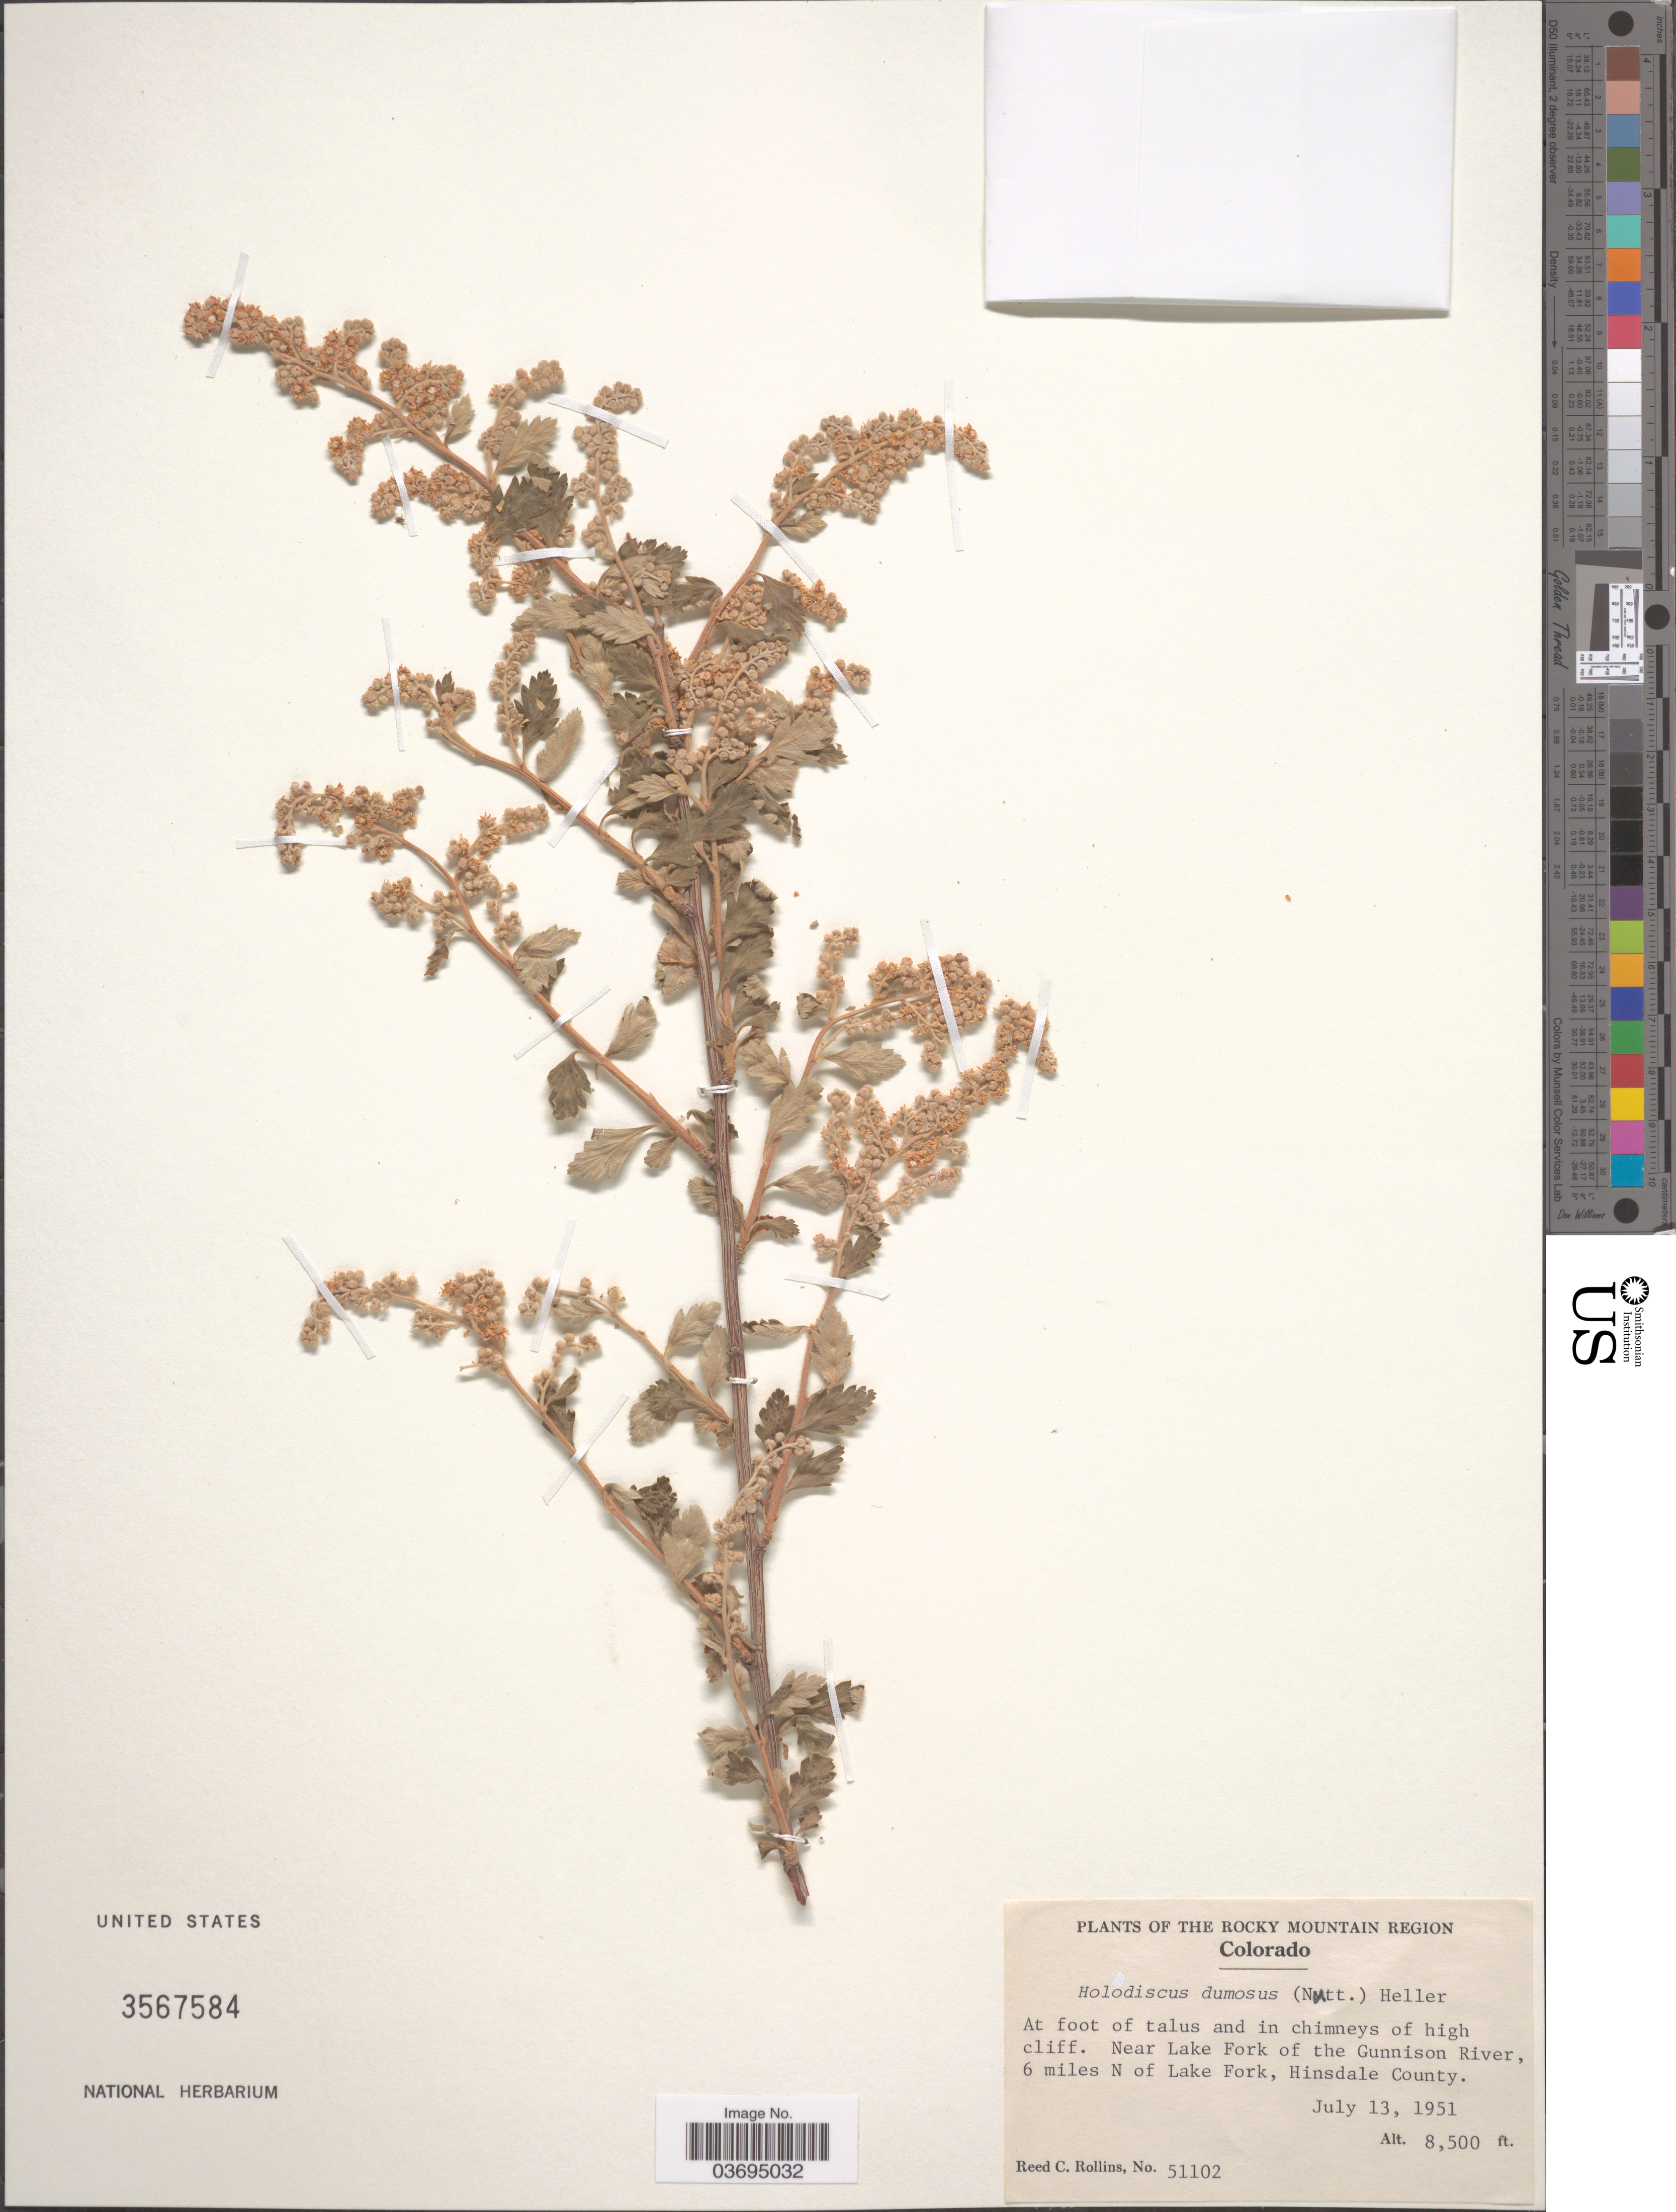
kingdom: Plantae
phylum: Tracheophyta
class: Magnoliopsida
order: Rosales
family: Rosaceae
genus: Holodiscus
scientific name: Holodiscus discolor var. dumosus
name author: Maxim. ex J.M. Coult.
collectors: R. C. Rollins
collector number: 51102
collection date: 1951-07-13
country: United States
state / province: Colorado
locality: The Rocky Mountain Region. Near Lake Fork of the Gunnison River, 6 miles N of Lake Fork, Hinsdale County.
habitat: at foot of talus and in chimney of high cliff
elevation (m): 2591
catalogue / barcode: US 3567584